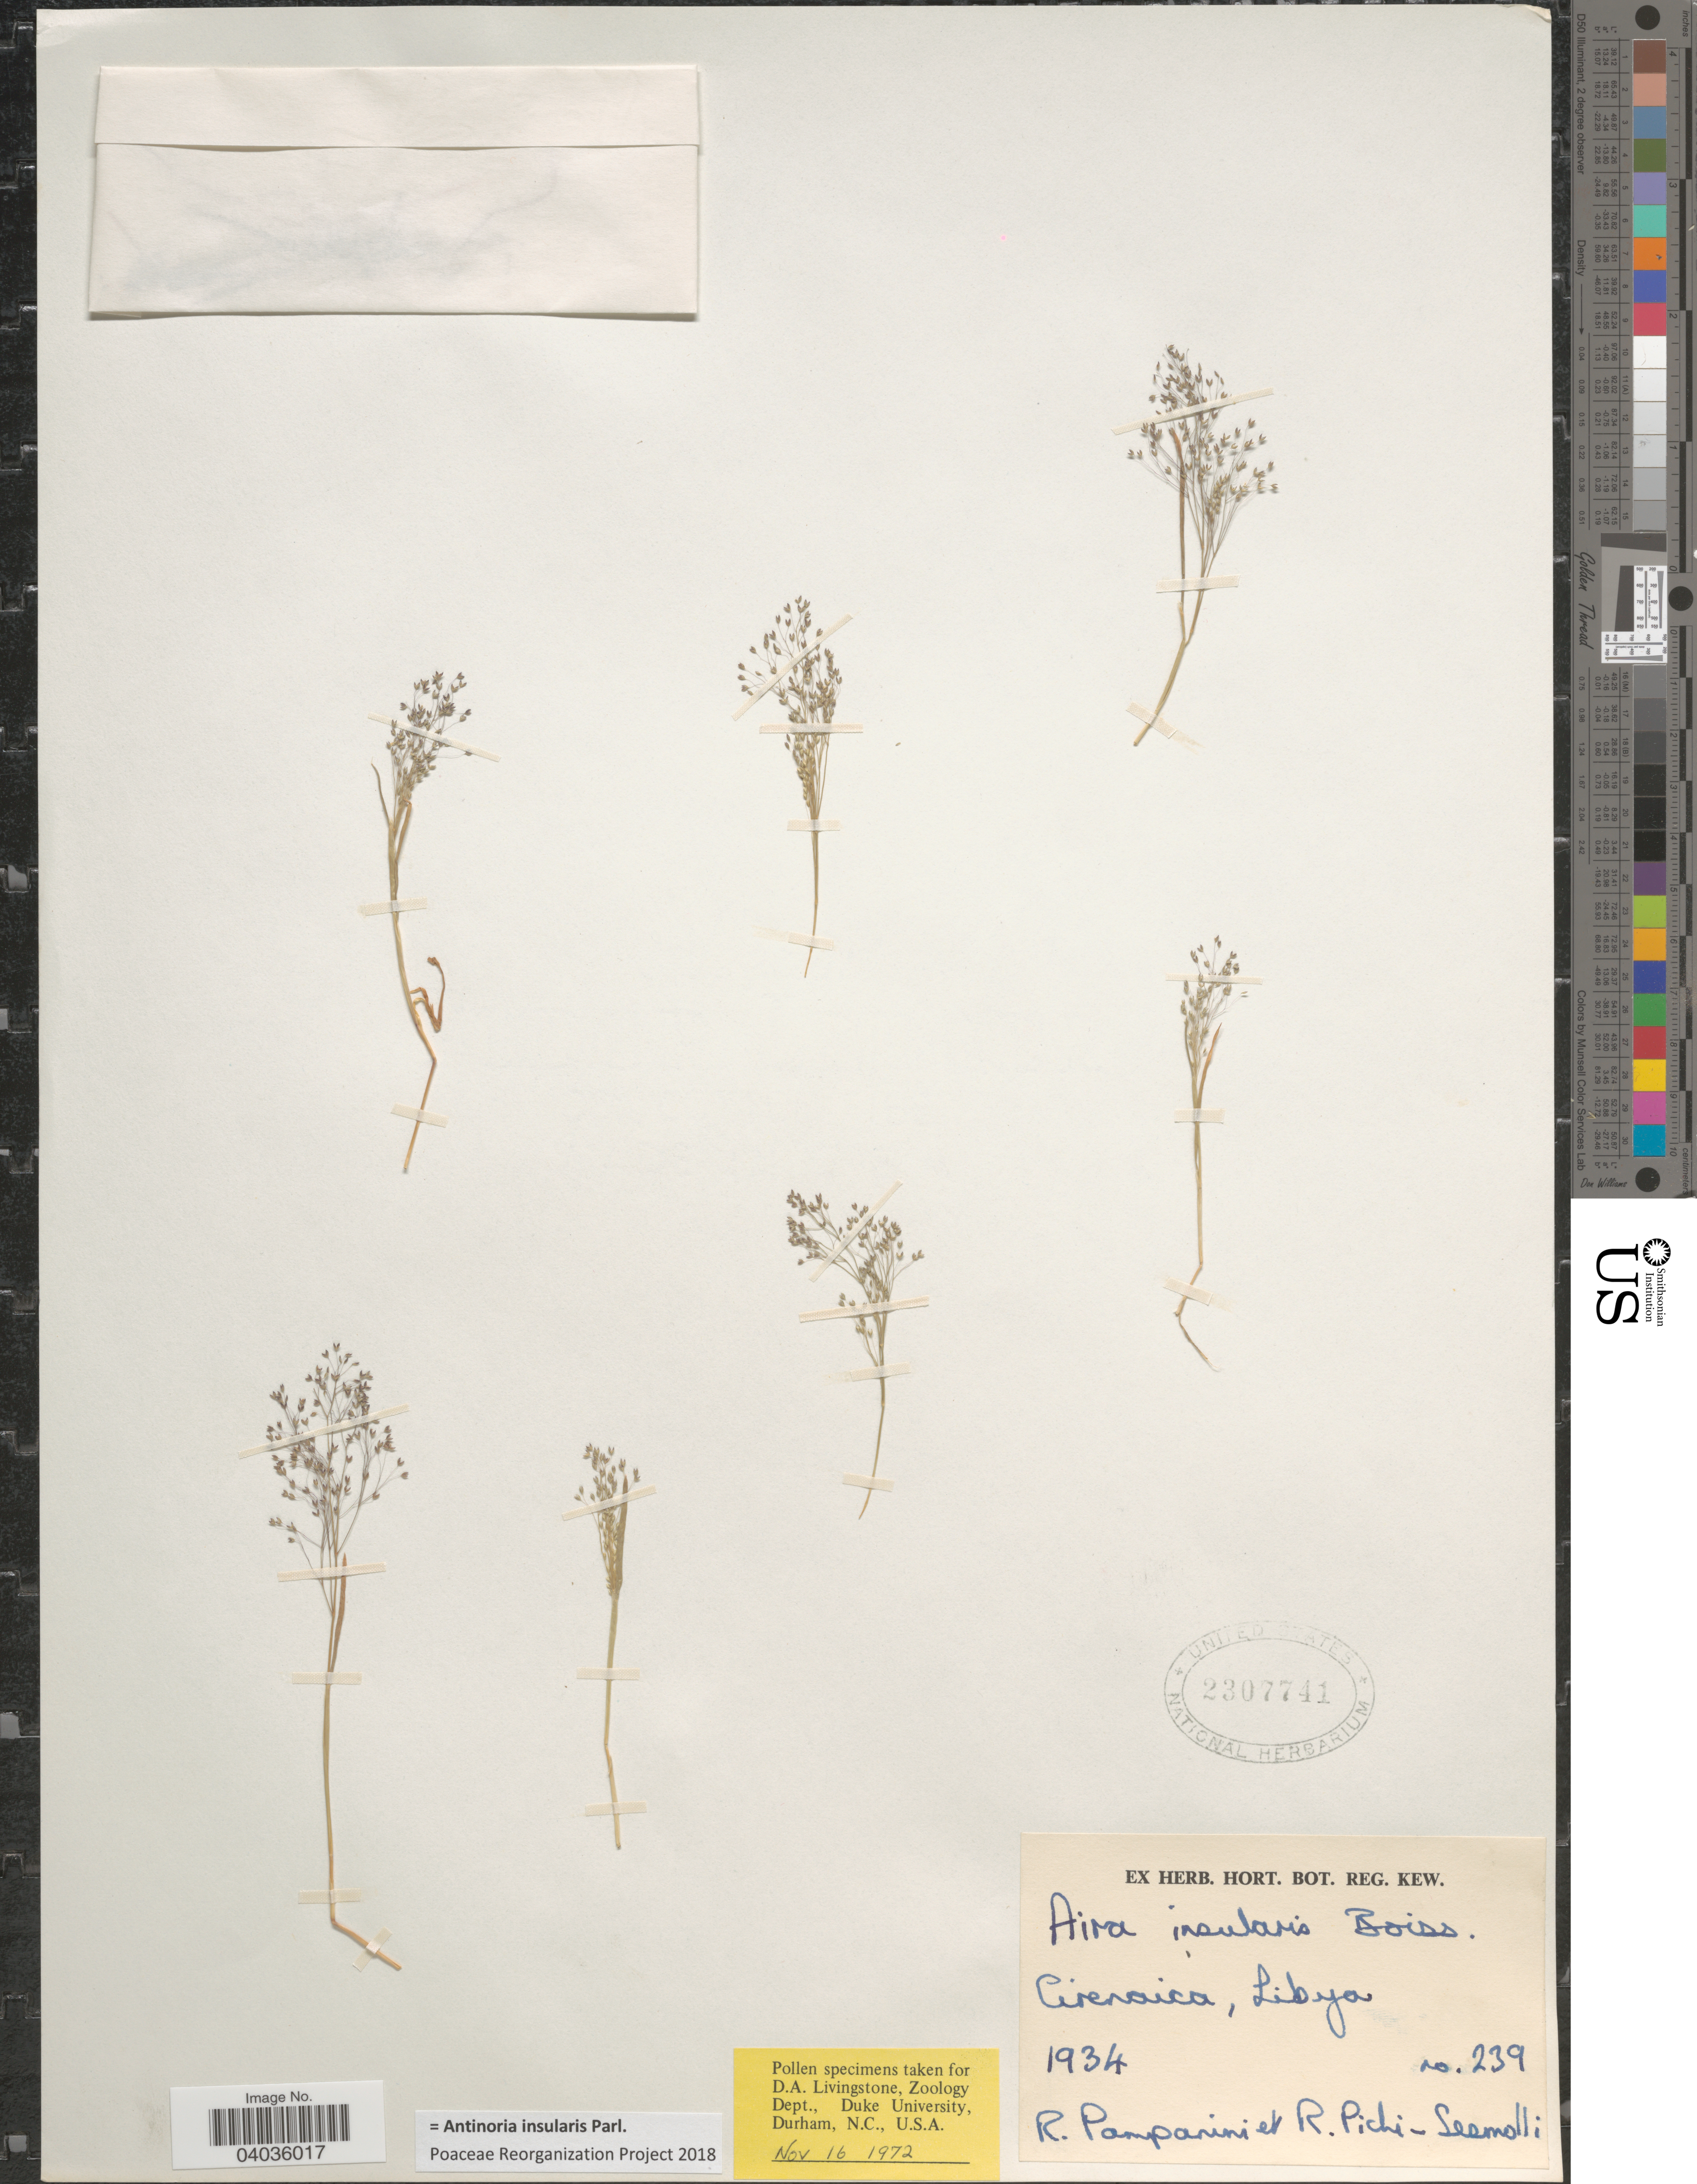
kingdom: Plantae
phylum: Tracheophyta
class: Liliopsida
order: Poales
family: Poaceae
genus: Antinoria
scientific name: Antinoria insularis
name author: Parl.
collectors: R. Pampanini & R. E. Pichi-Sermolli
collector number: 239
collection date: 1934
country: Libya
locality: Cirenaica.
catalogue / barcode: US 2307741